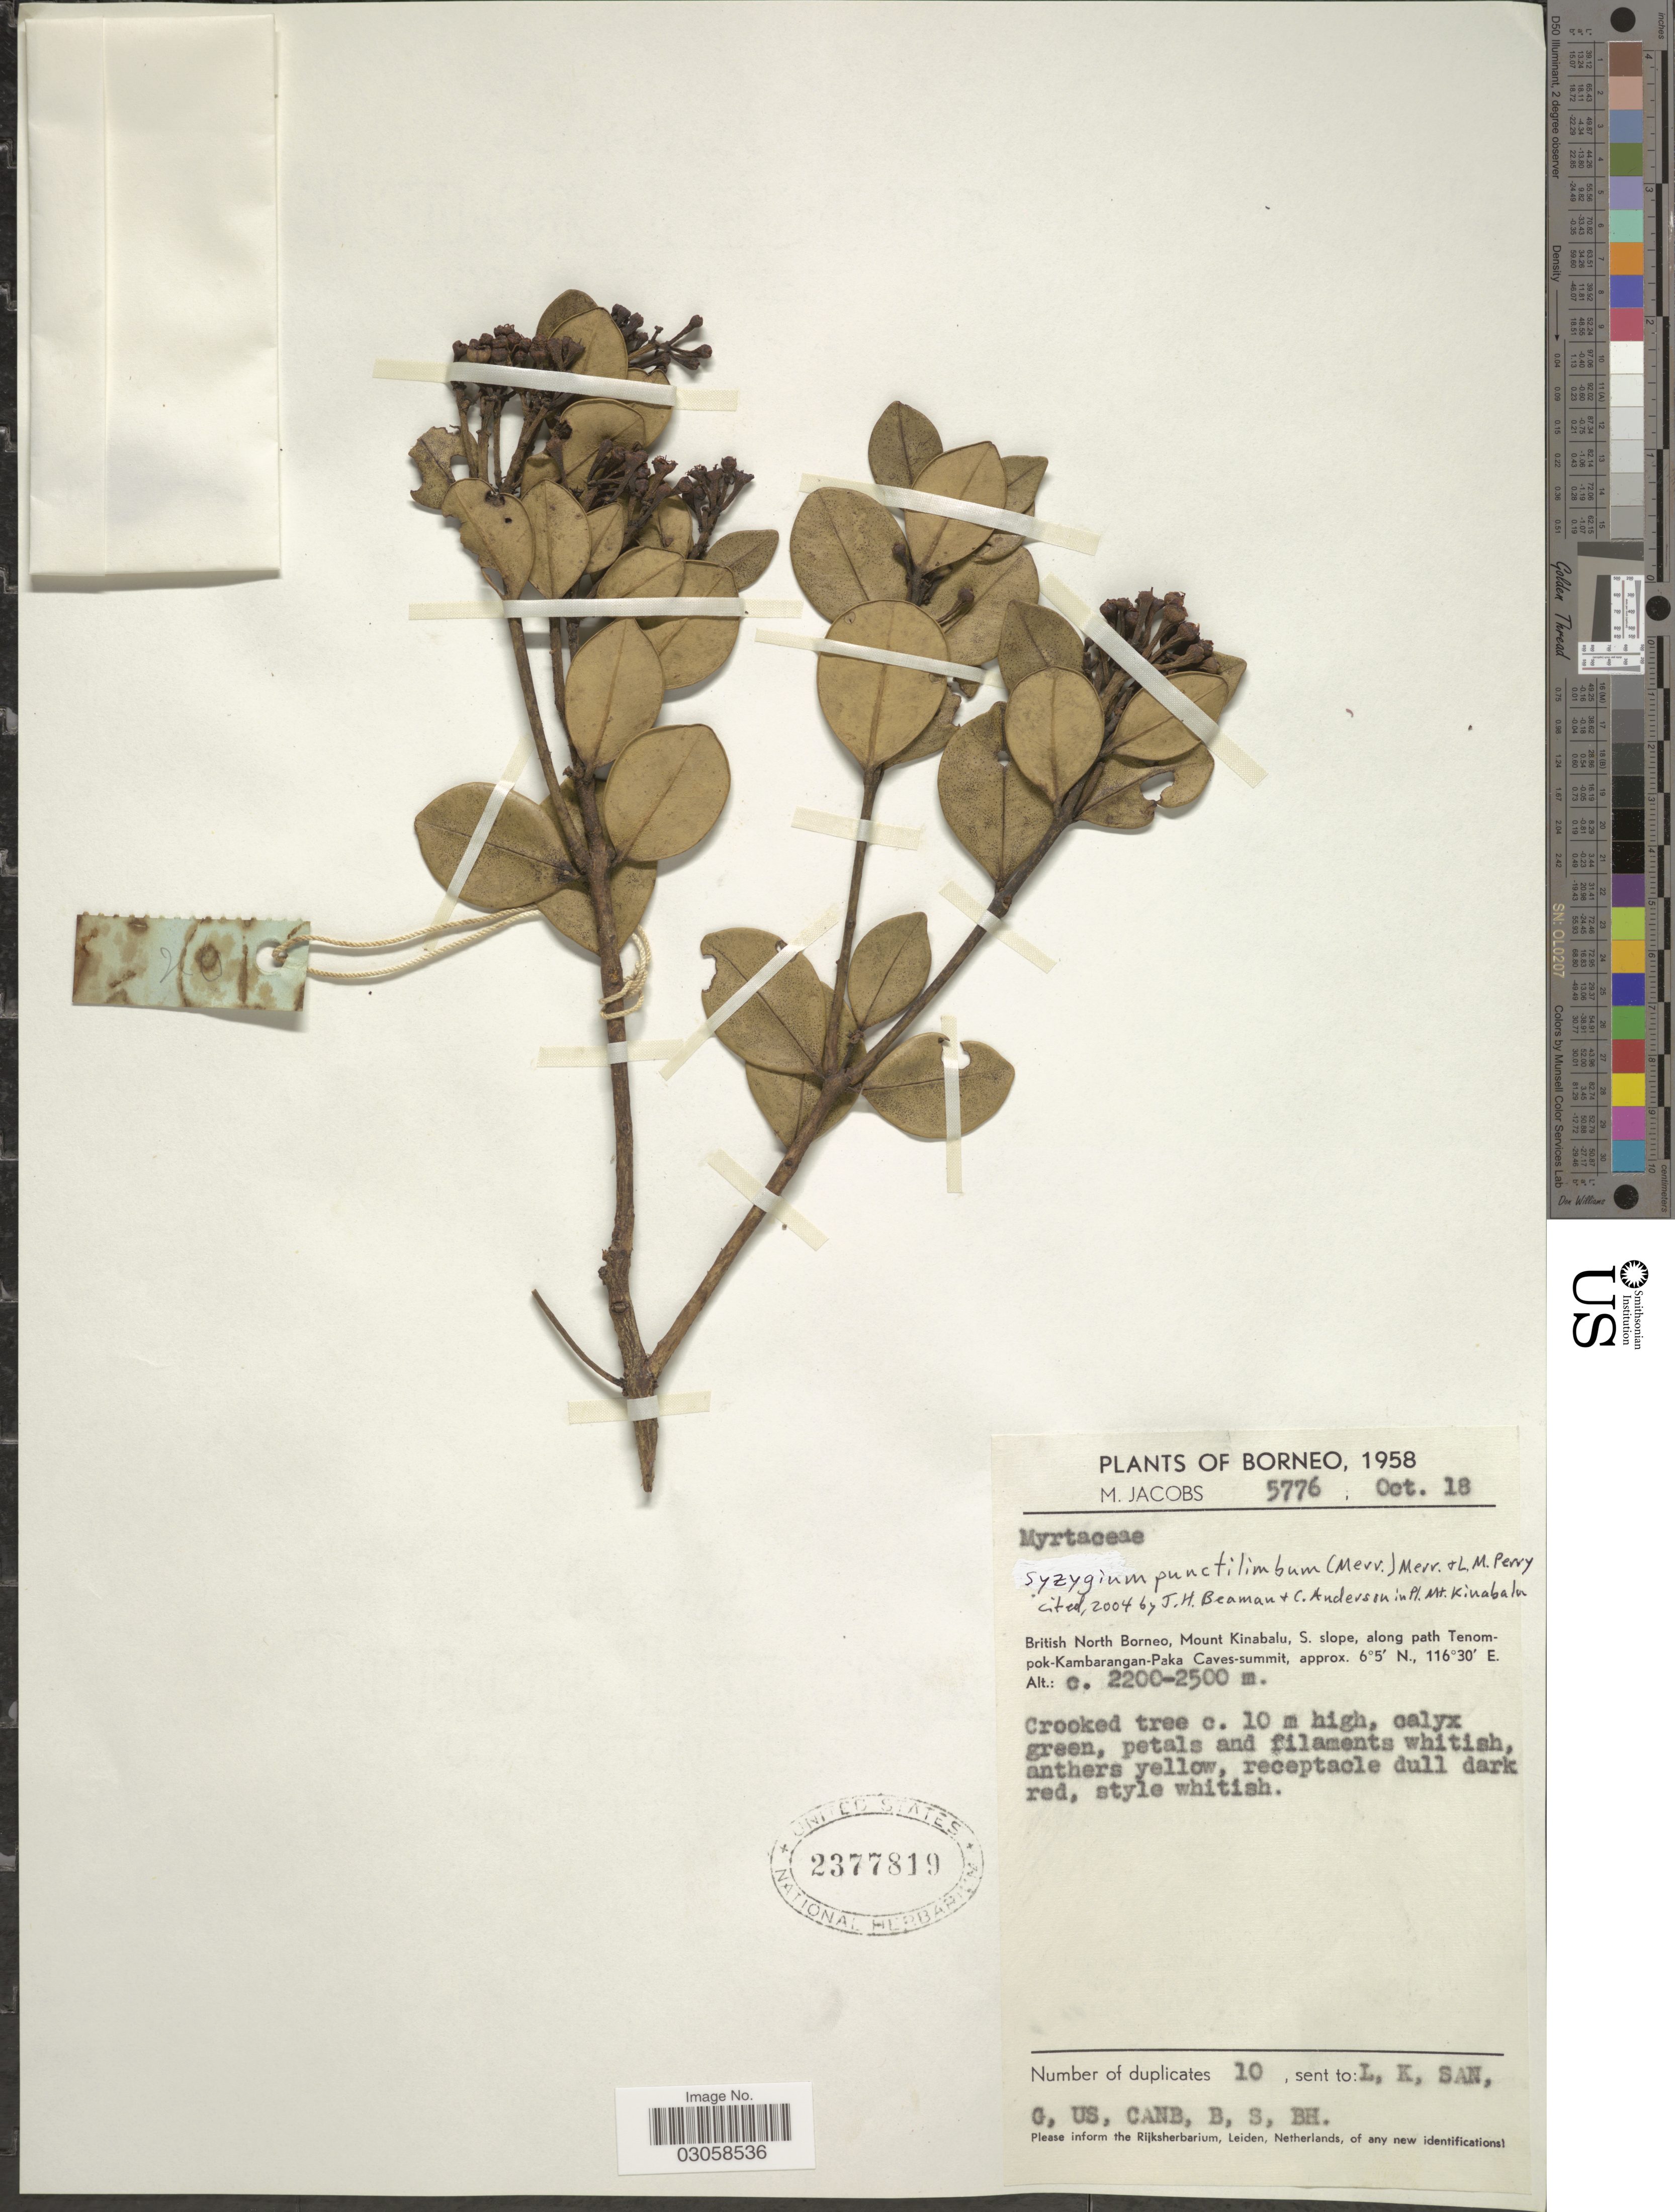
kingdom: Plantae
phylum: Tracheophyta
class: Magnoliopsida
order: Myrtales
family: Myrtaceae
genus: Syzygium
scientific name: Syzygium punctilimbum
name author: (Merr.) Merr. & L.M. Perry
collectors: M. Jacobs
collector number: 5776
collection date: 1958-10-18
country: Malaysia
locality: Borneo. British North Borneo, Mount Kinabalu, S. slope, along path Tenompok-Kambarangan-Paka Caves-summit.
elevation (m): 2200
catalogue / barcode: US 2377819